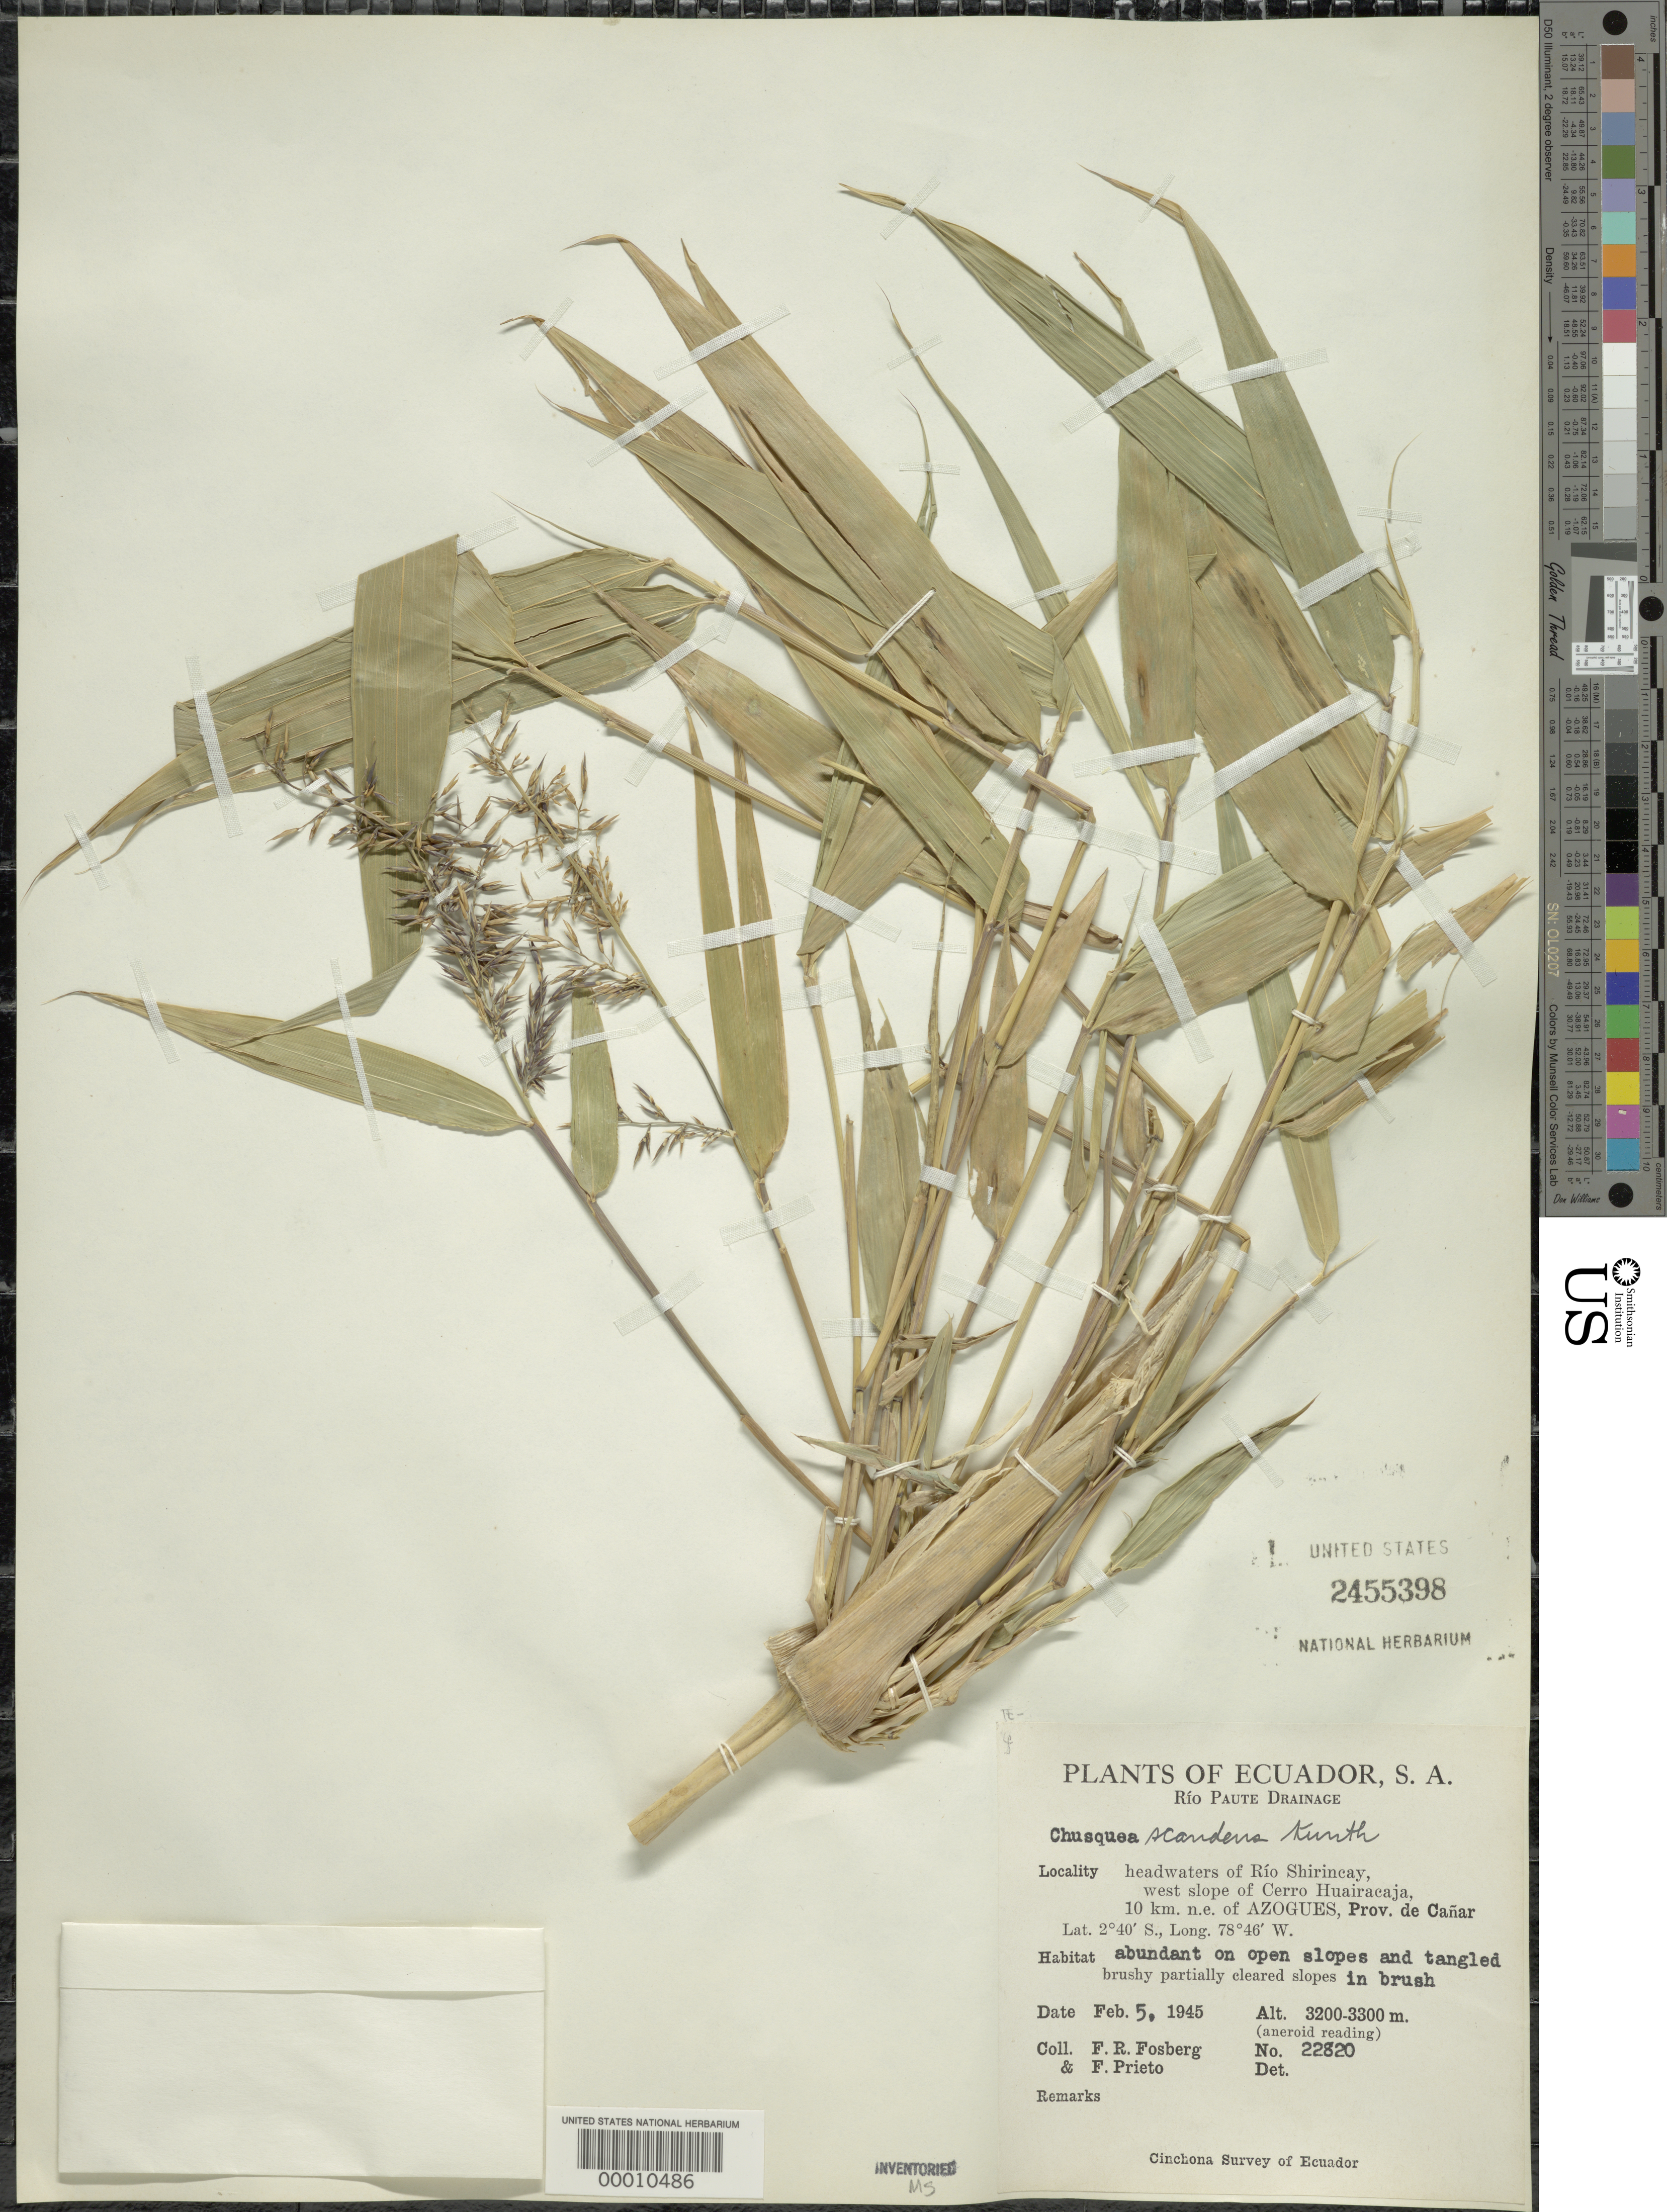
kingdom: Plantae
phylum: Tracheophyta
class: Liliopsida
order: Poales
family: Poaceae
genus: Chusquea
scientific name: Chusquea scandens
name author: Kunth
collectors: F. R. Fosberg & F. Prieto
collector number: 22820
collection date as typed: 05 Feb 1945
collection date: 1945-02-05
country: Ecuador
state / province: Cañar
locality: Rio Shirincay, Cerro Huairacaja, Azogues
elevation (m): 3200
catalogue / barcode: US 2455398